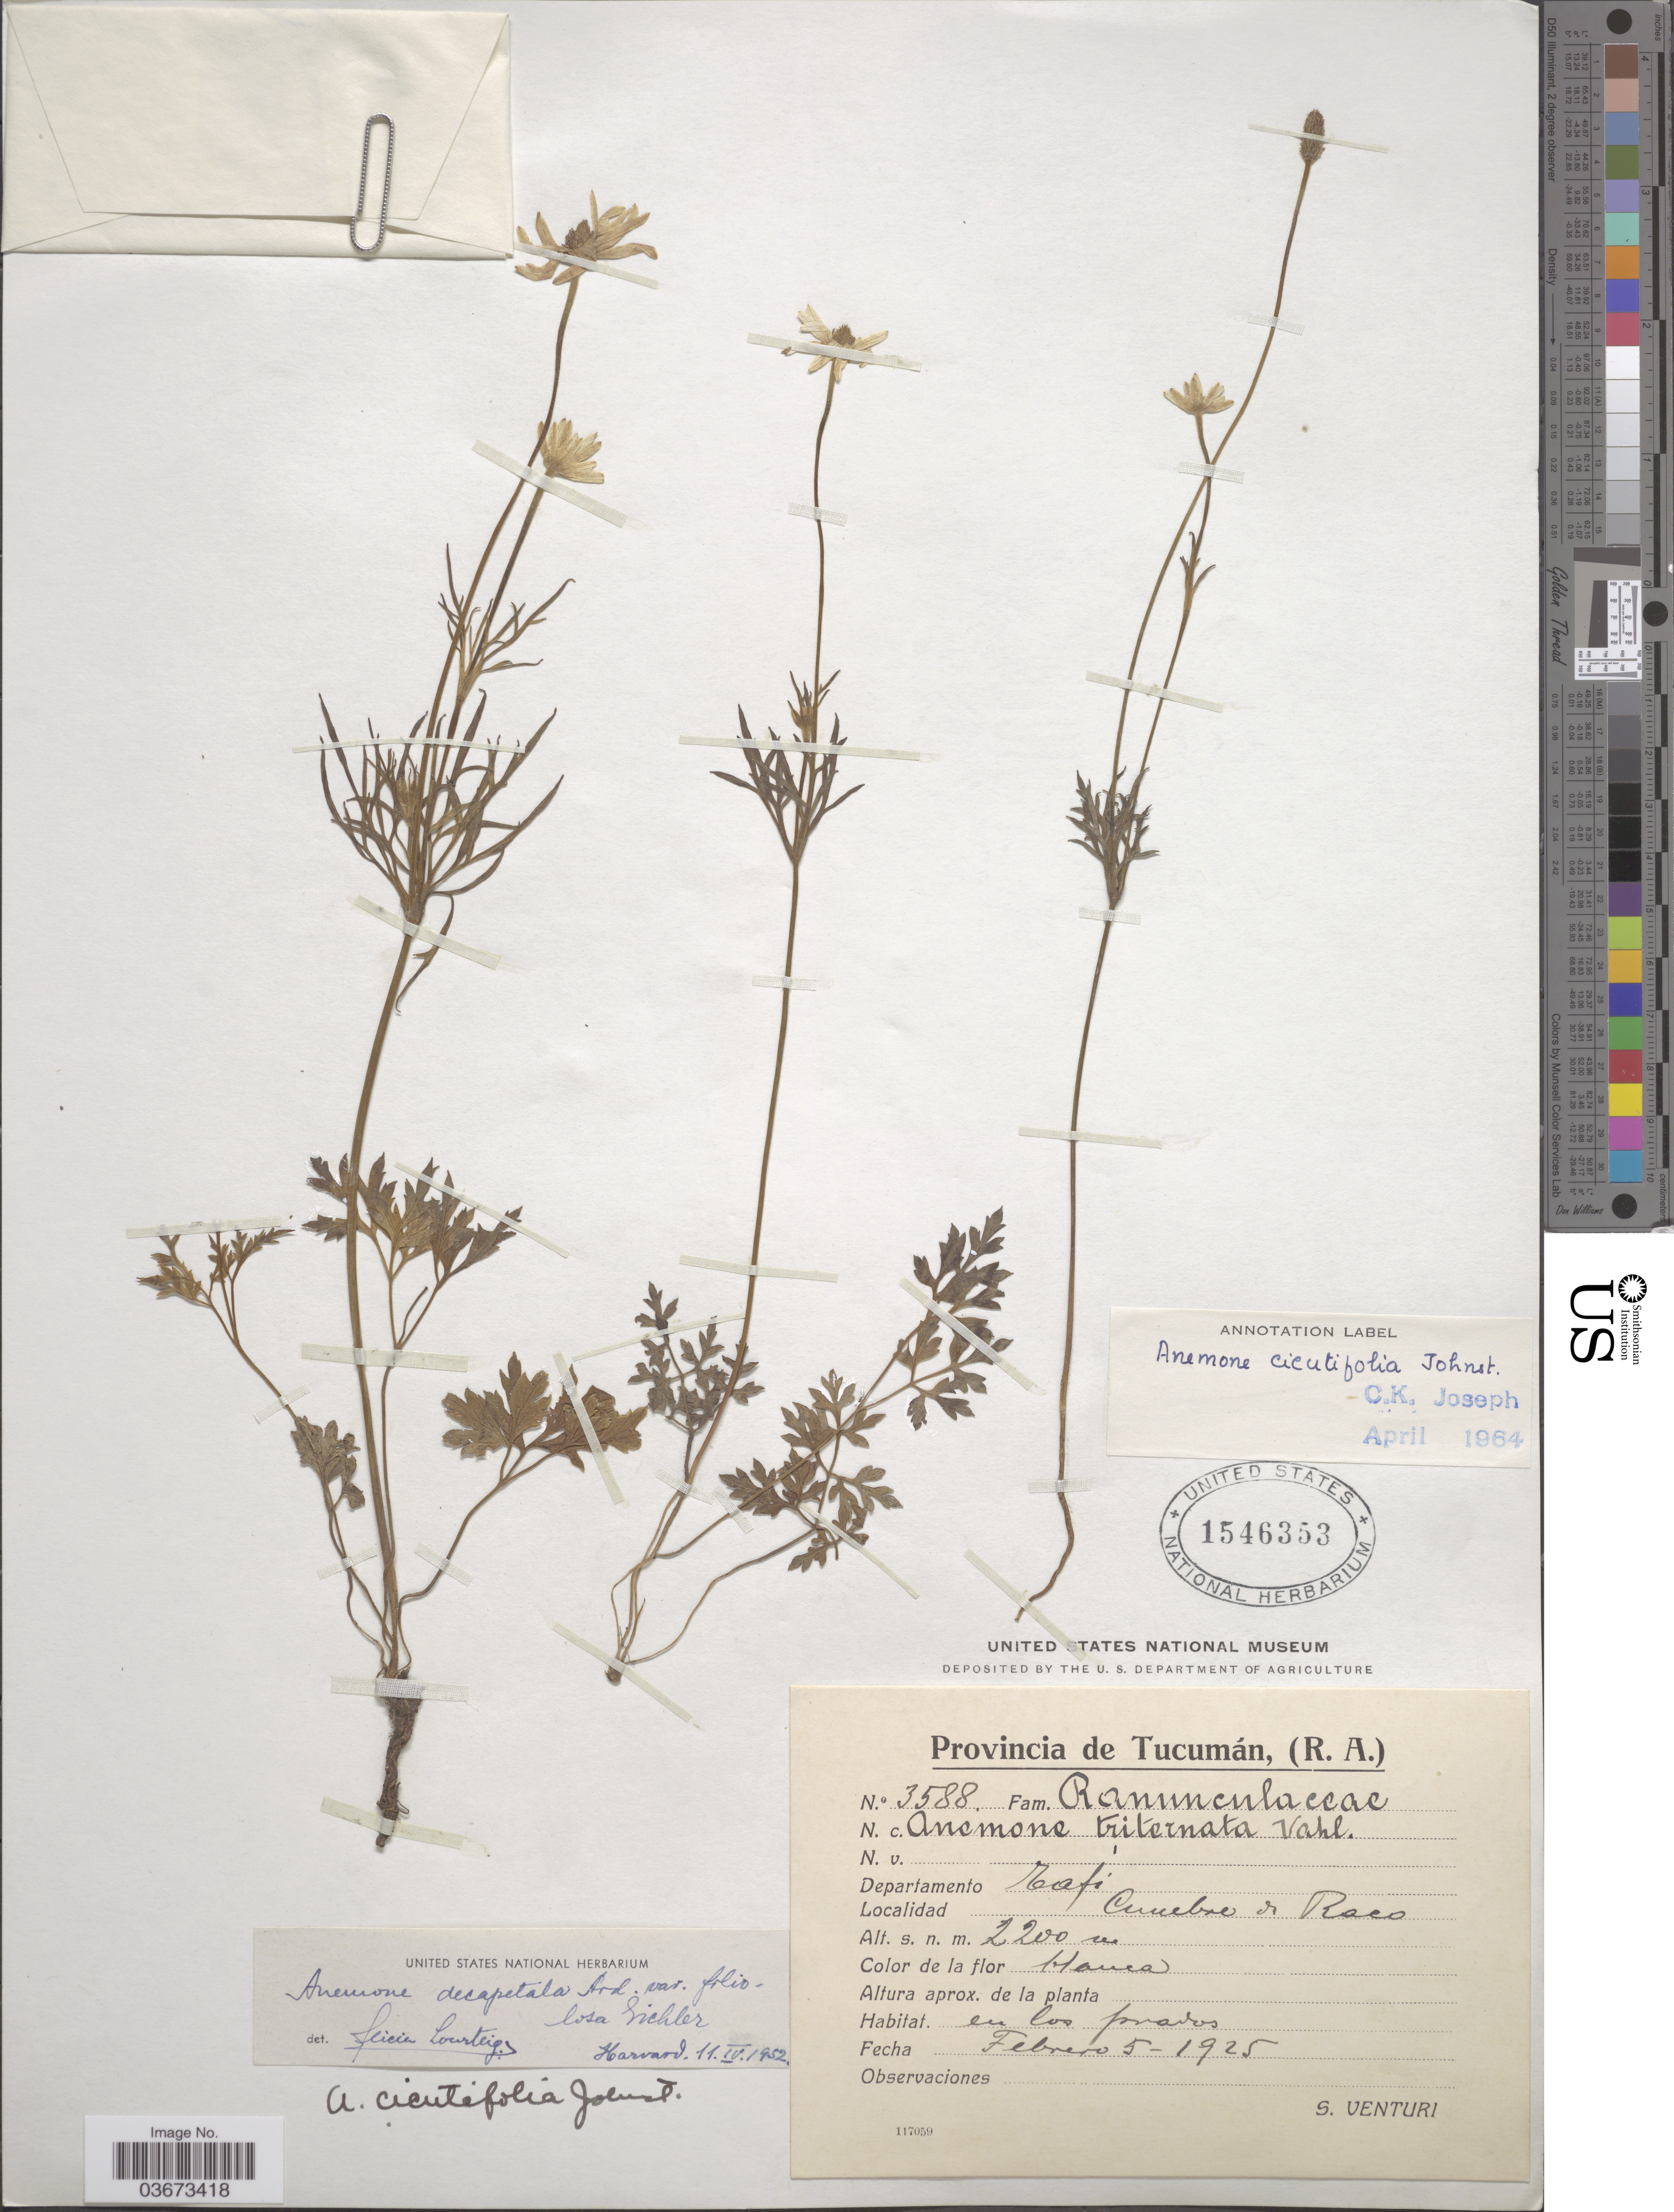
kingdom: Plantae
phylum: Tracheophyta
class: Magnoliopsida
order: Ranunculales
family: Ranunculaceae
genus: Anemone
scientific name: Anemone cicutifolia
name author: I.M. Johnst.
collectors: S. Venturi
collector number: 3588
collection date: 1925-02-05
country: Argentina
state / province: Tucuman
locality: Departamento Tafi. Cumbre de Raco.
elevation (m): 2200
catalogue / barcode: US 1546353